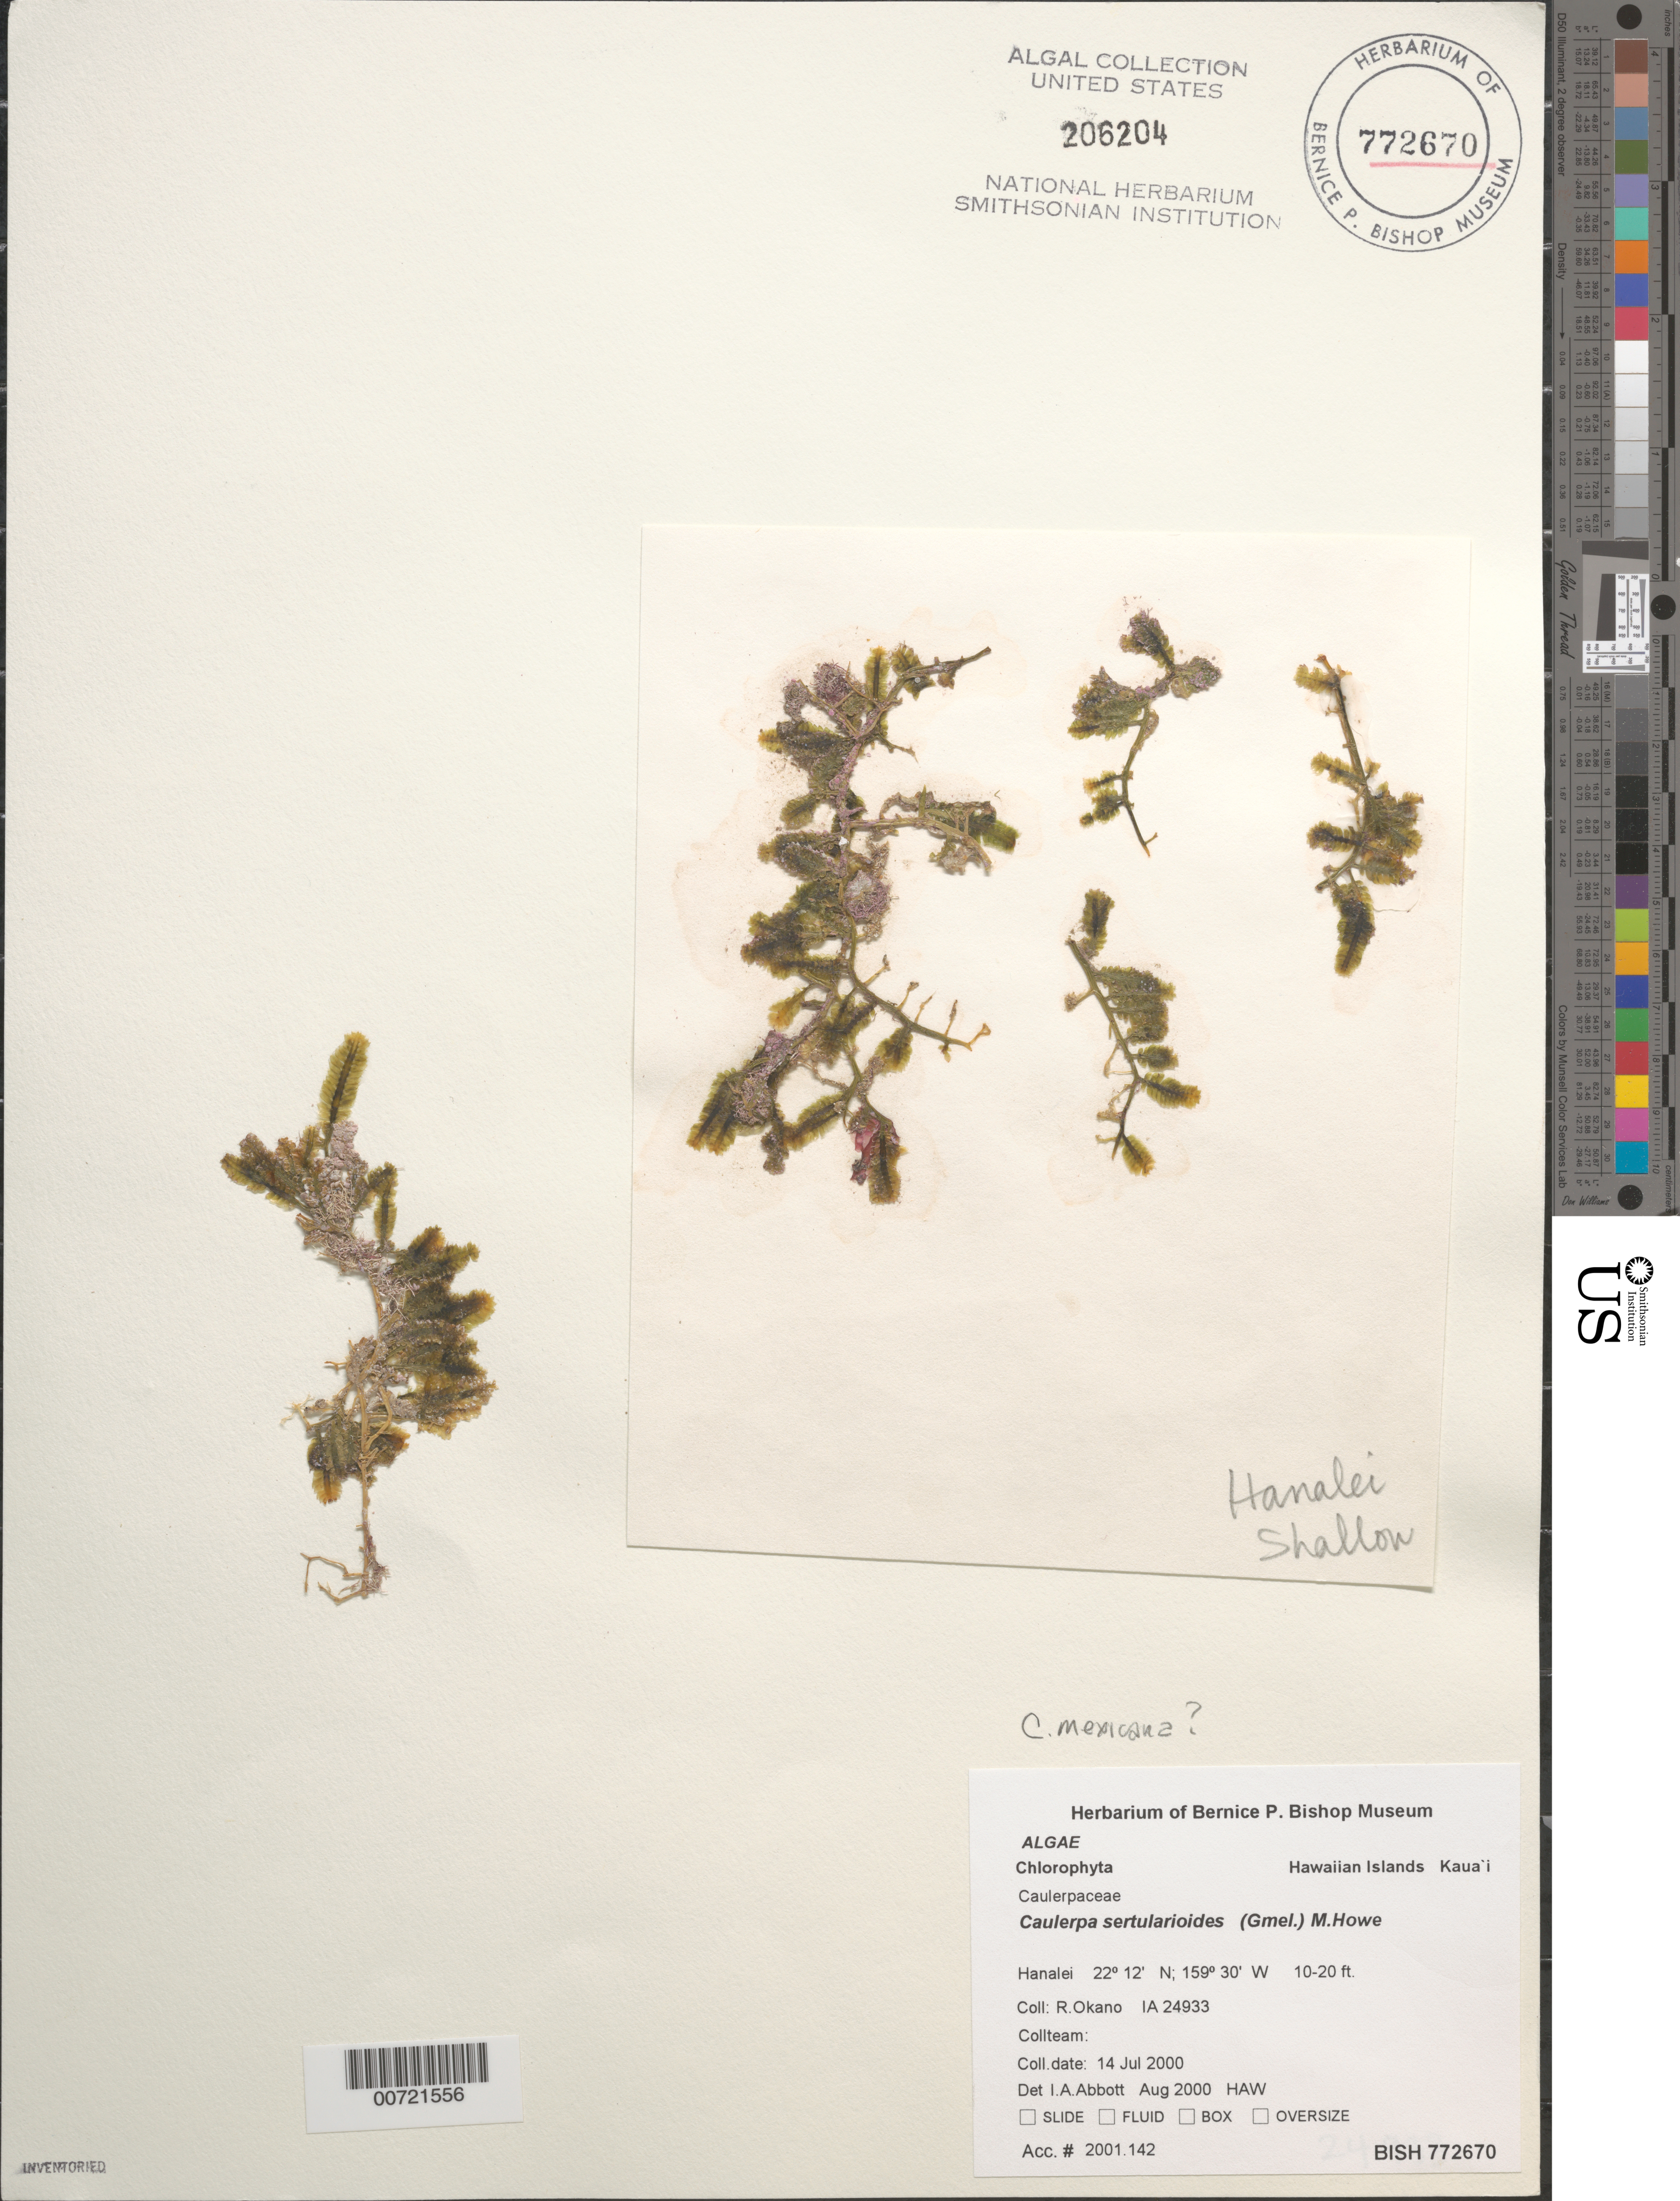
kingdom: Plantae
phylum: Chlorophyta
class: Ulvophyceae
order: Bryopsidales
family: Caulerpaceae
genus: Caulerpa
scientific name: Caulerpa sertularioides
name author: (S.G. Gmel.) M. Howe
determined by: Abbott, Isabella A.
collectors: R. Okano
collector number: IAA 24933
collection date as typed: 14 Jul 2000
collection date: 2000-07-14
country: United States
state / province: Hawaii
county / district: Kauai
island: Kaua'i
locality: Hanalei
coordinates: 22 12' N, 159 30' W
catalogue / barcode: US 206204